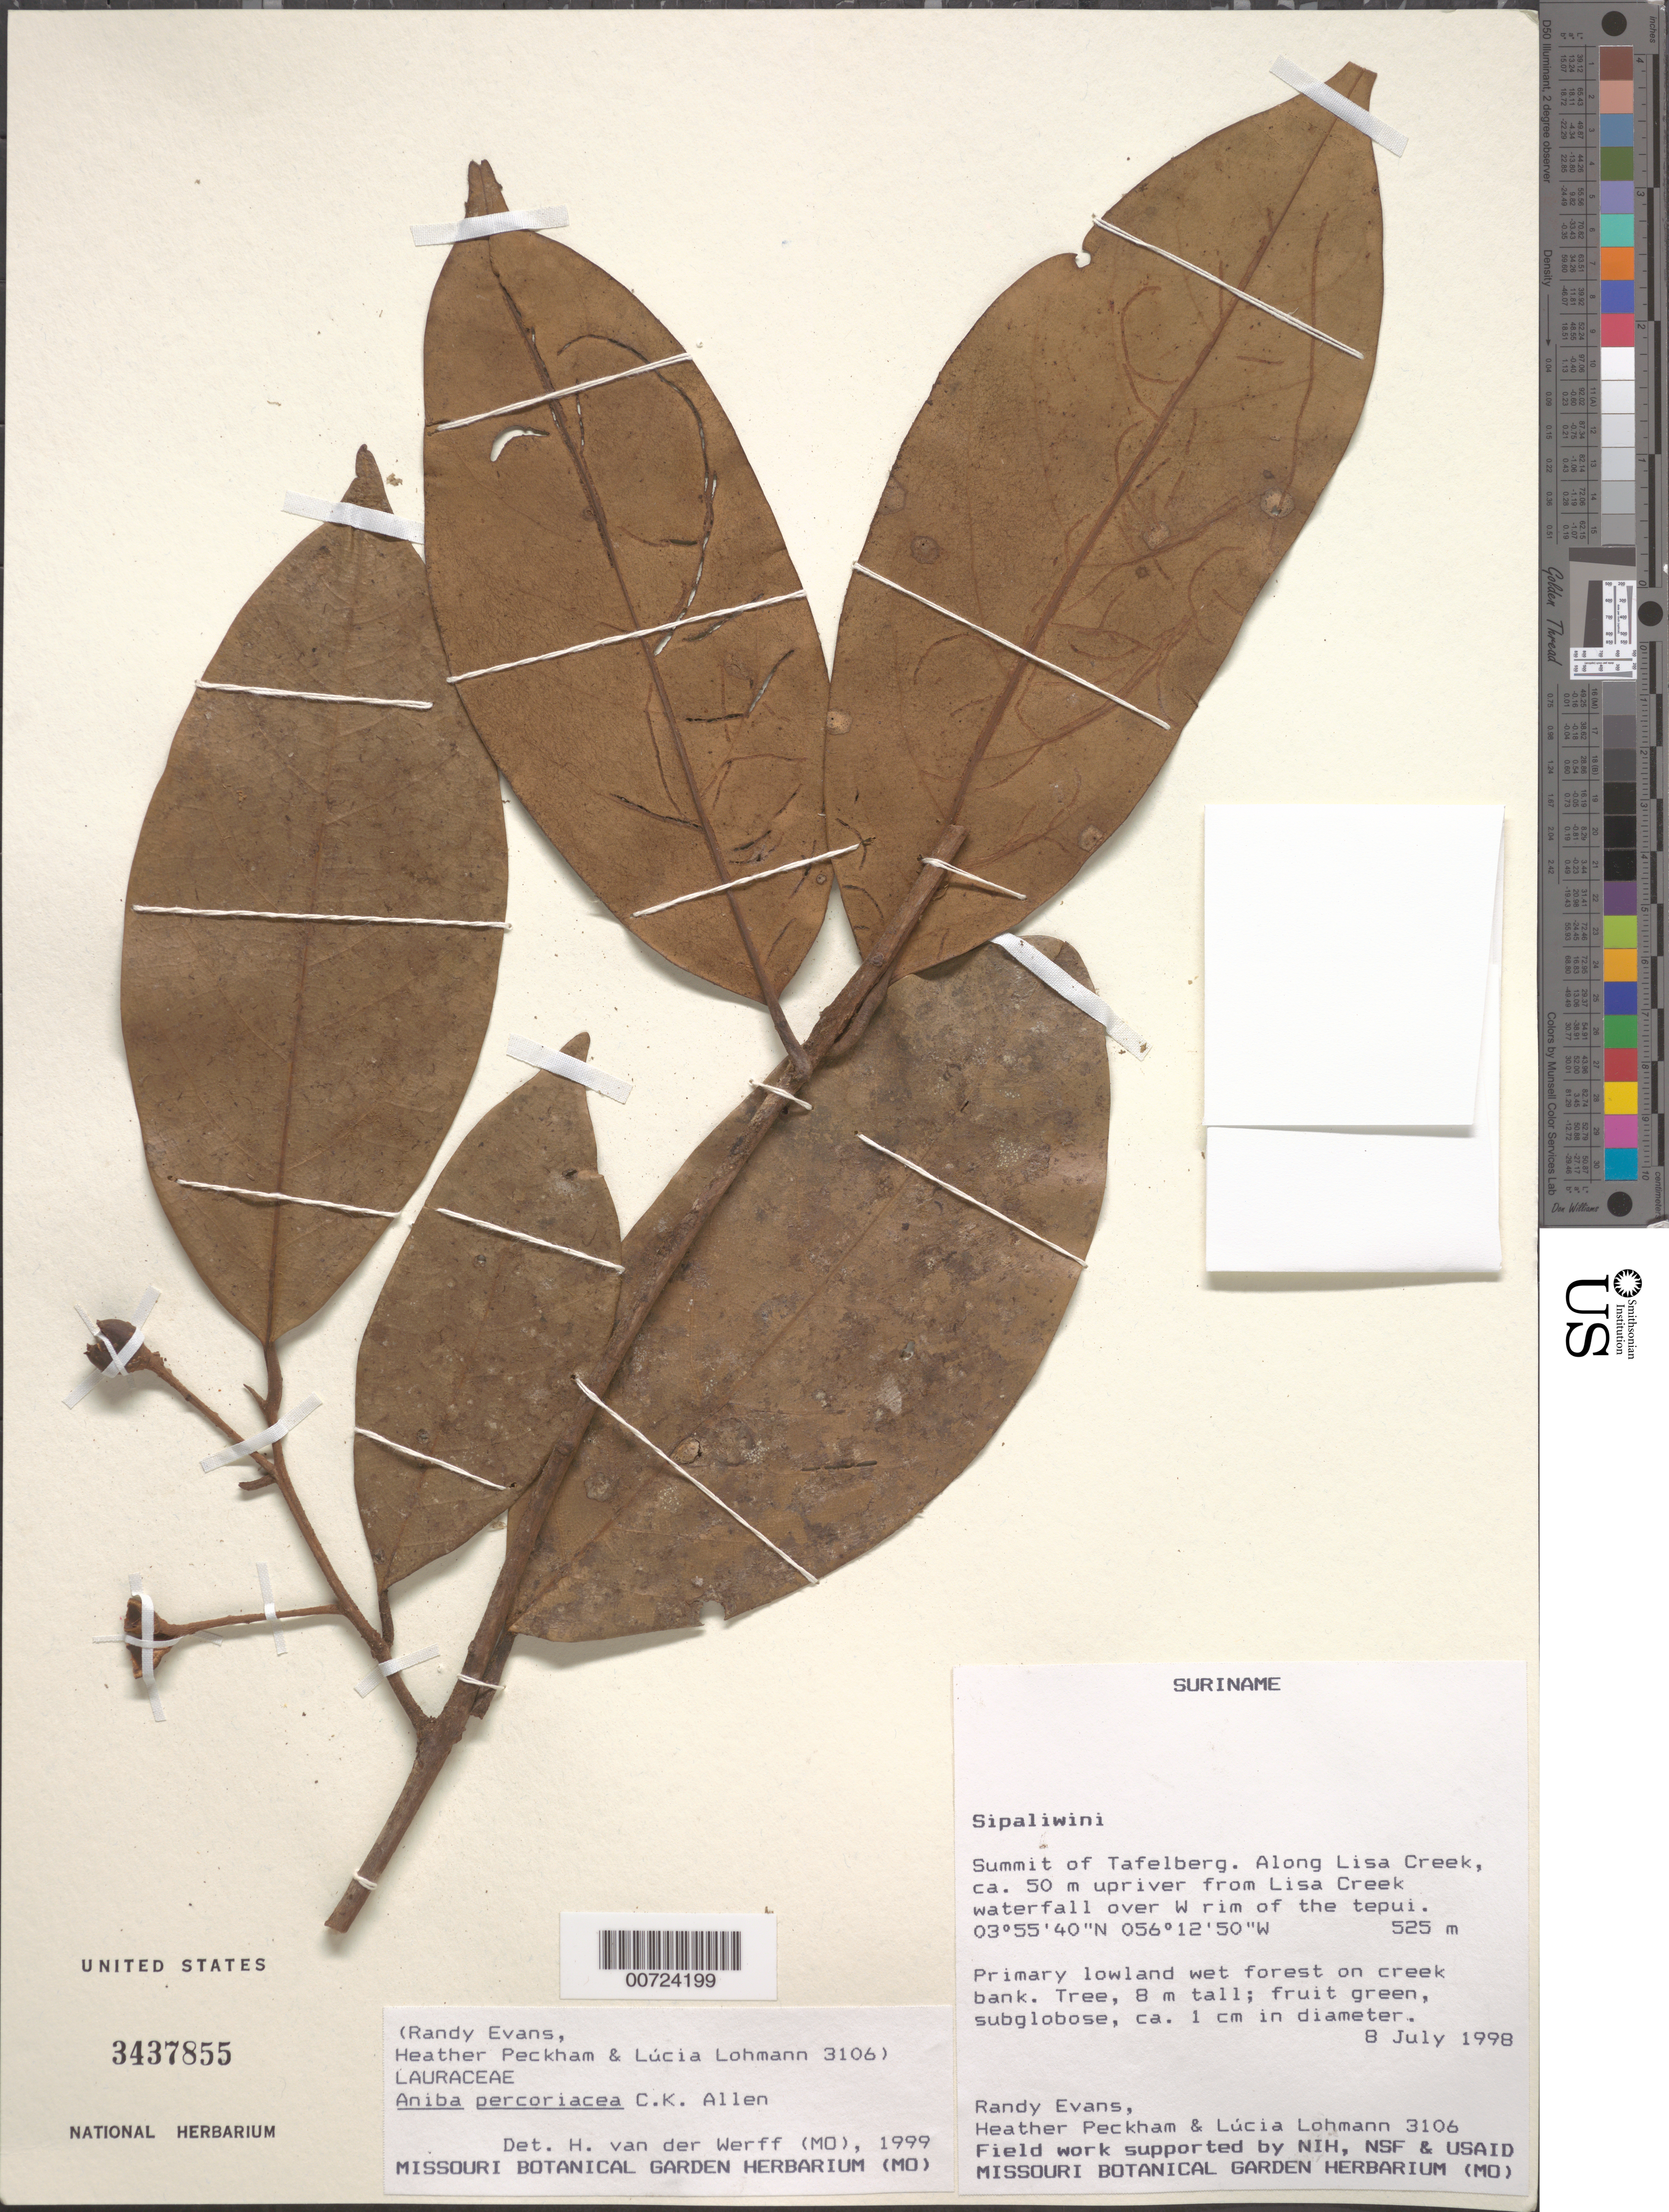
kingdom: Plantae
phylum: Tracheophyta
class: Magnoliopsida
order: Laurales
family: Lauraceae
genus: Aniba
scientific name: Aniba percoriacea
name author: C.K. Allen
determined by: van der Werff, H., (MO), Missouri Botanical Garden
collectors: R. Evans, H. Peckham & L. Lohmann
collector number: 3106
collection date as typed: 8-Jul-98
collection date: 1998-07-08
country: Suriname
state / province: Sipaliwini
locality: Tafelberg (Table Mountain), summit, along Lisa Creek, ca. 50 m upriver from Lisa Creek waterfall over W rim of tepuí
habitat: Primary lowland wet forest on creek bank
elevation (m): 525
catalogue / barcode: US 3437855